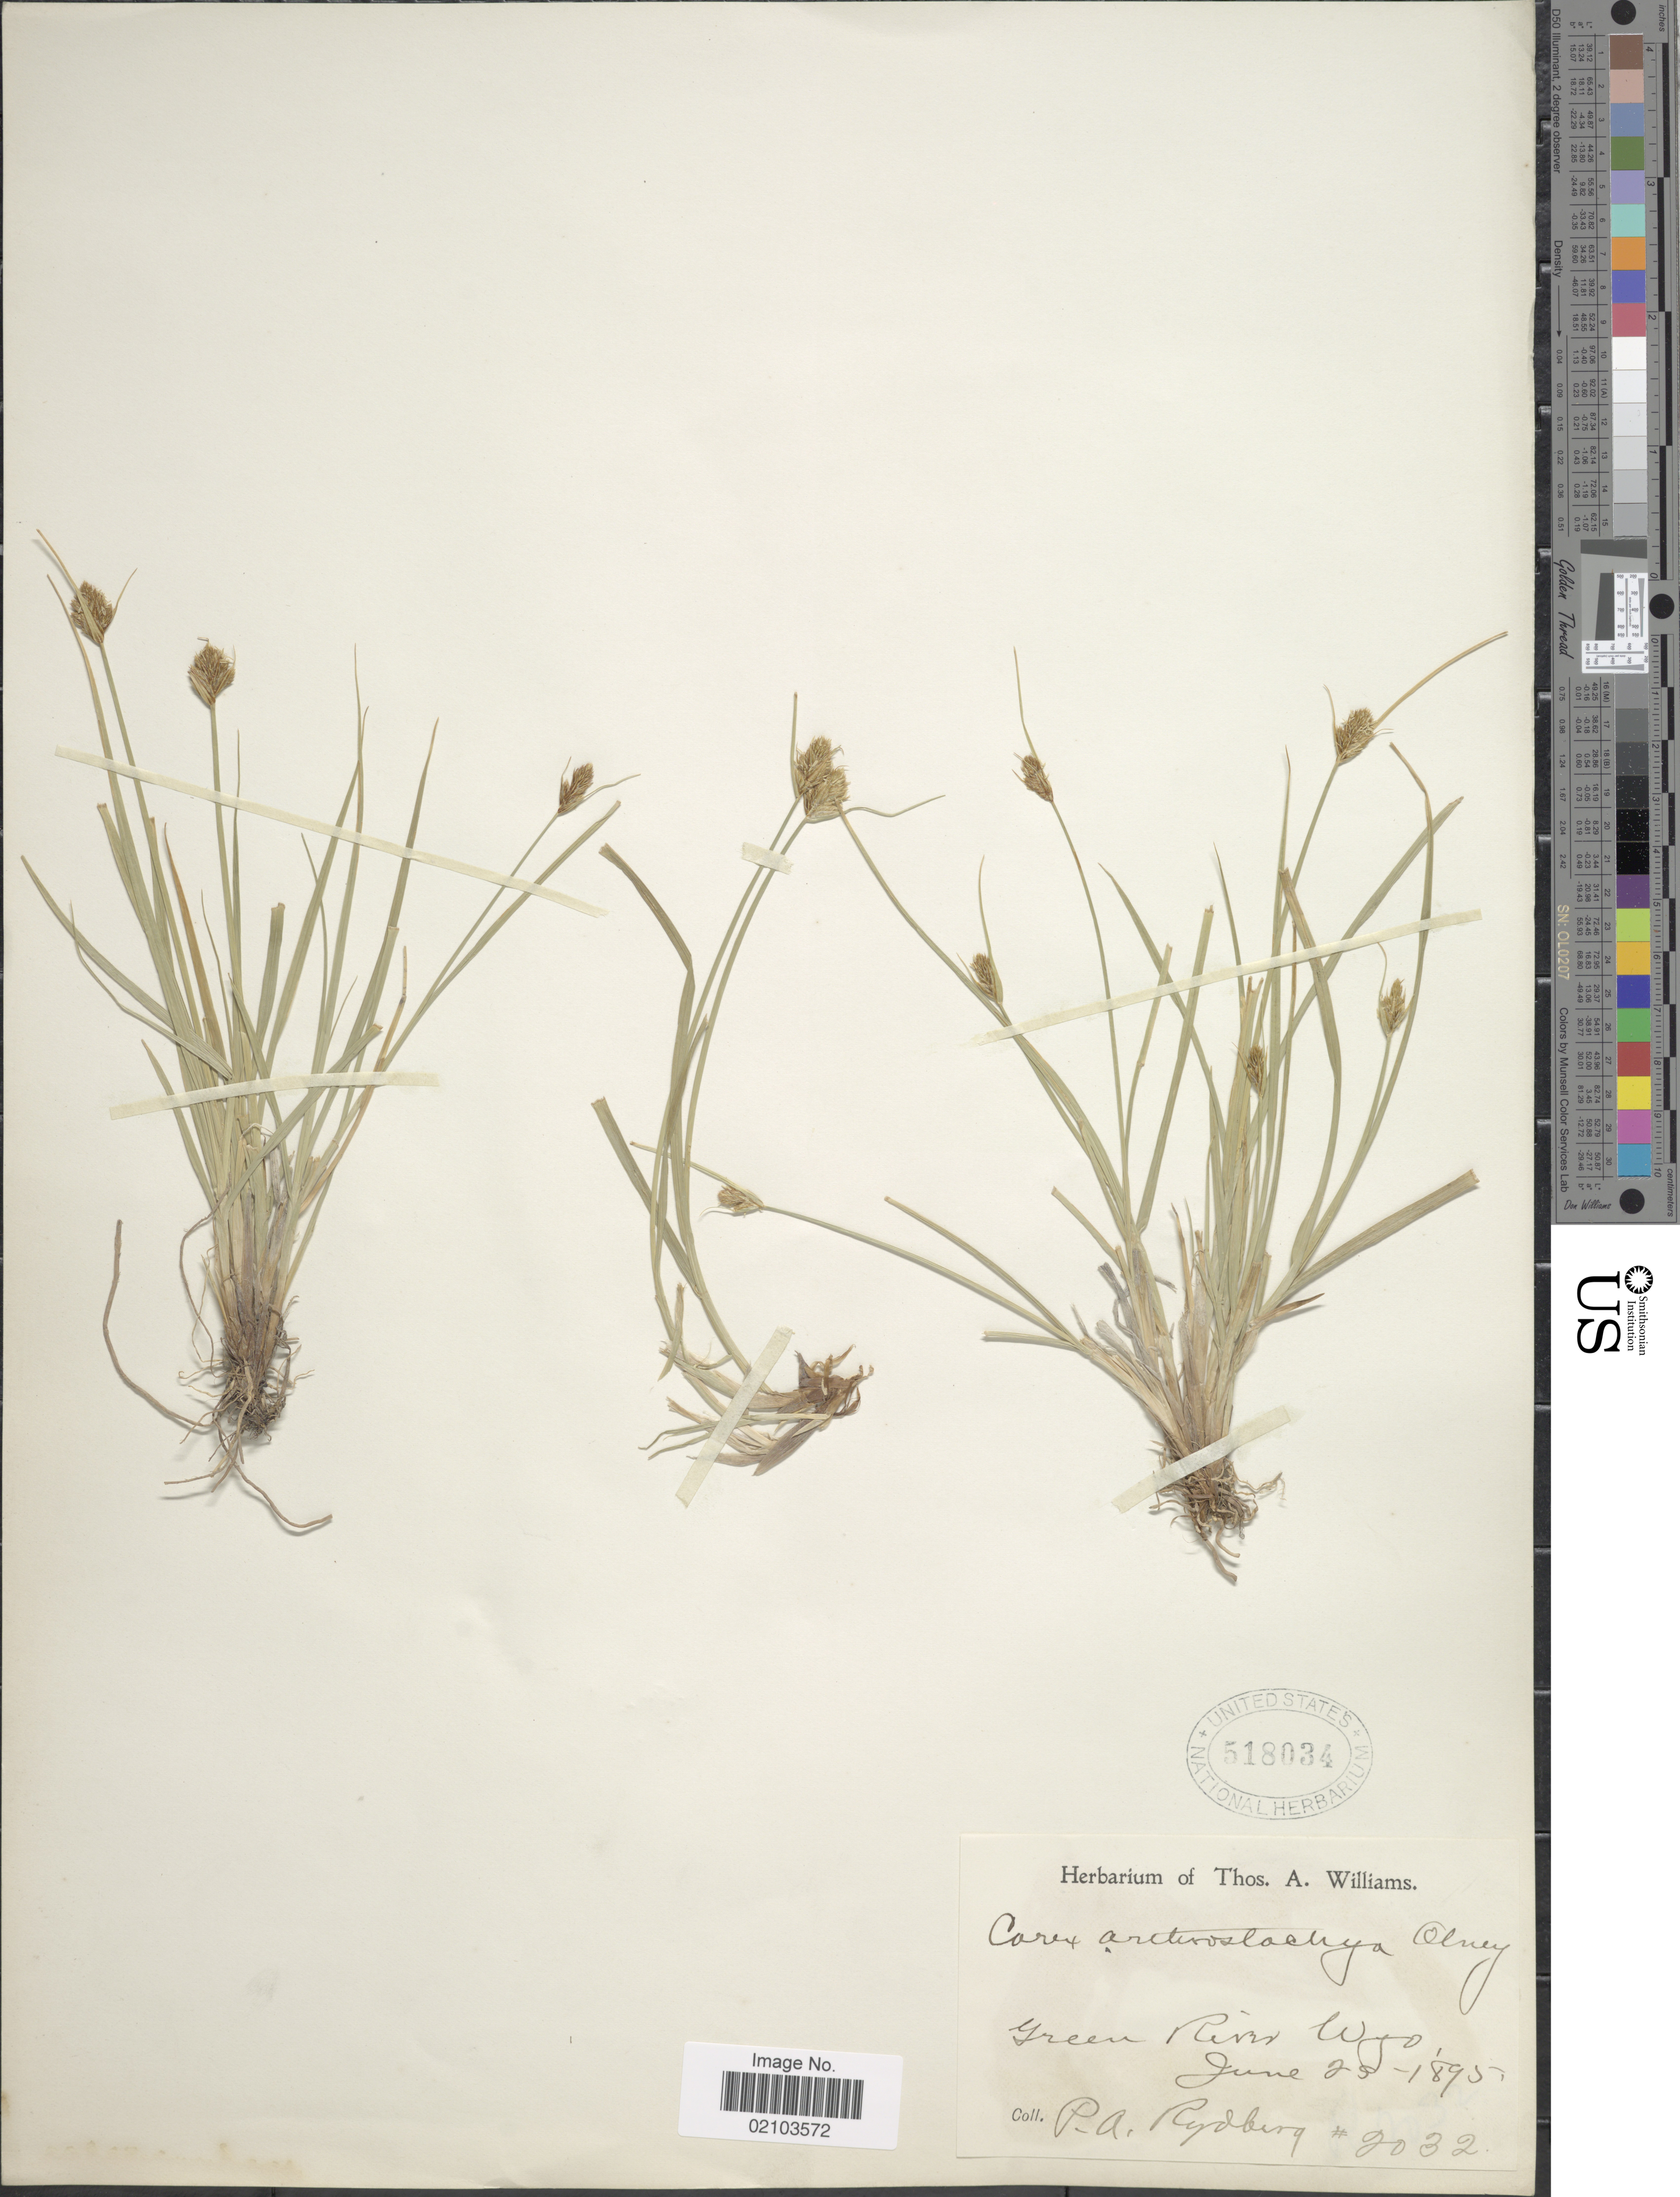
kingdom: Plantae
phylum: Tracheophyta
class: Liliopsida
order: Poales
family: Cyperaceae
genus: Carex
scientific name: Carex athrostachya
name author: Olney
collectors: P. A. Rydberg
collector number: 2032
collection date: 1895-06-25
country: United States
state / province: Wyoming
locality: Green River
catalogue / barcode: US 518034